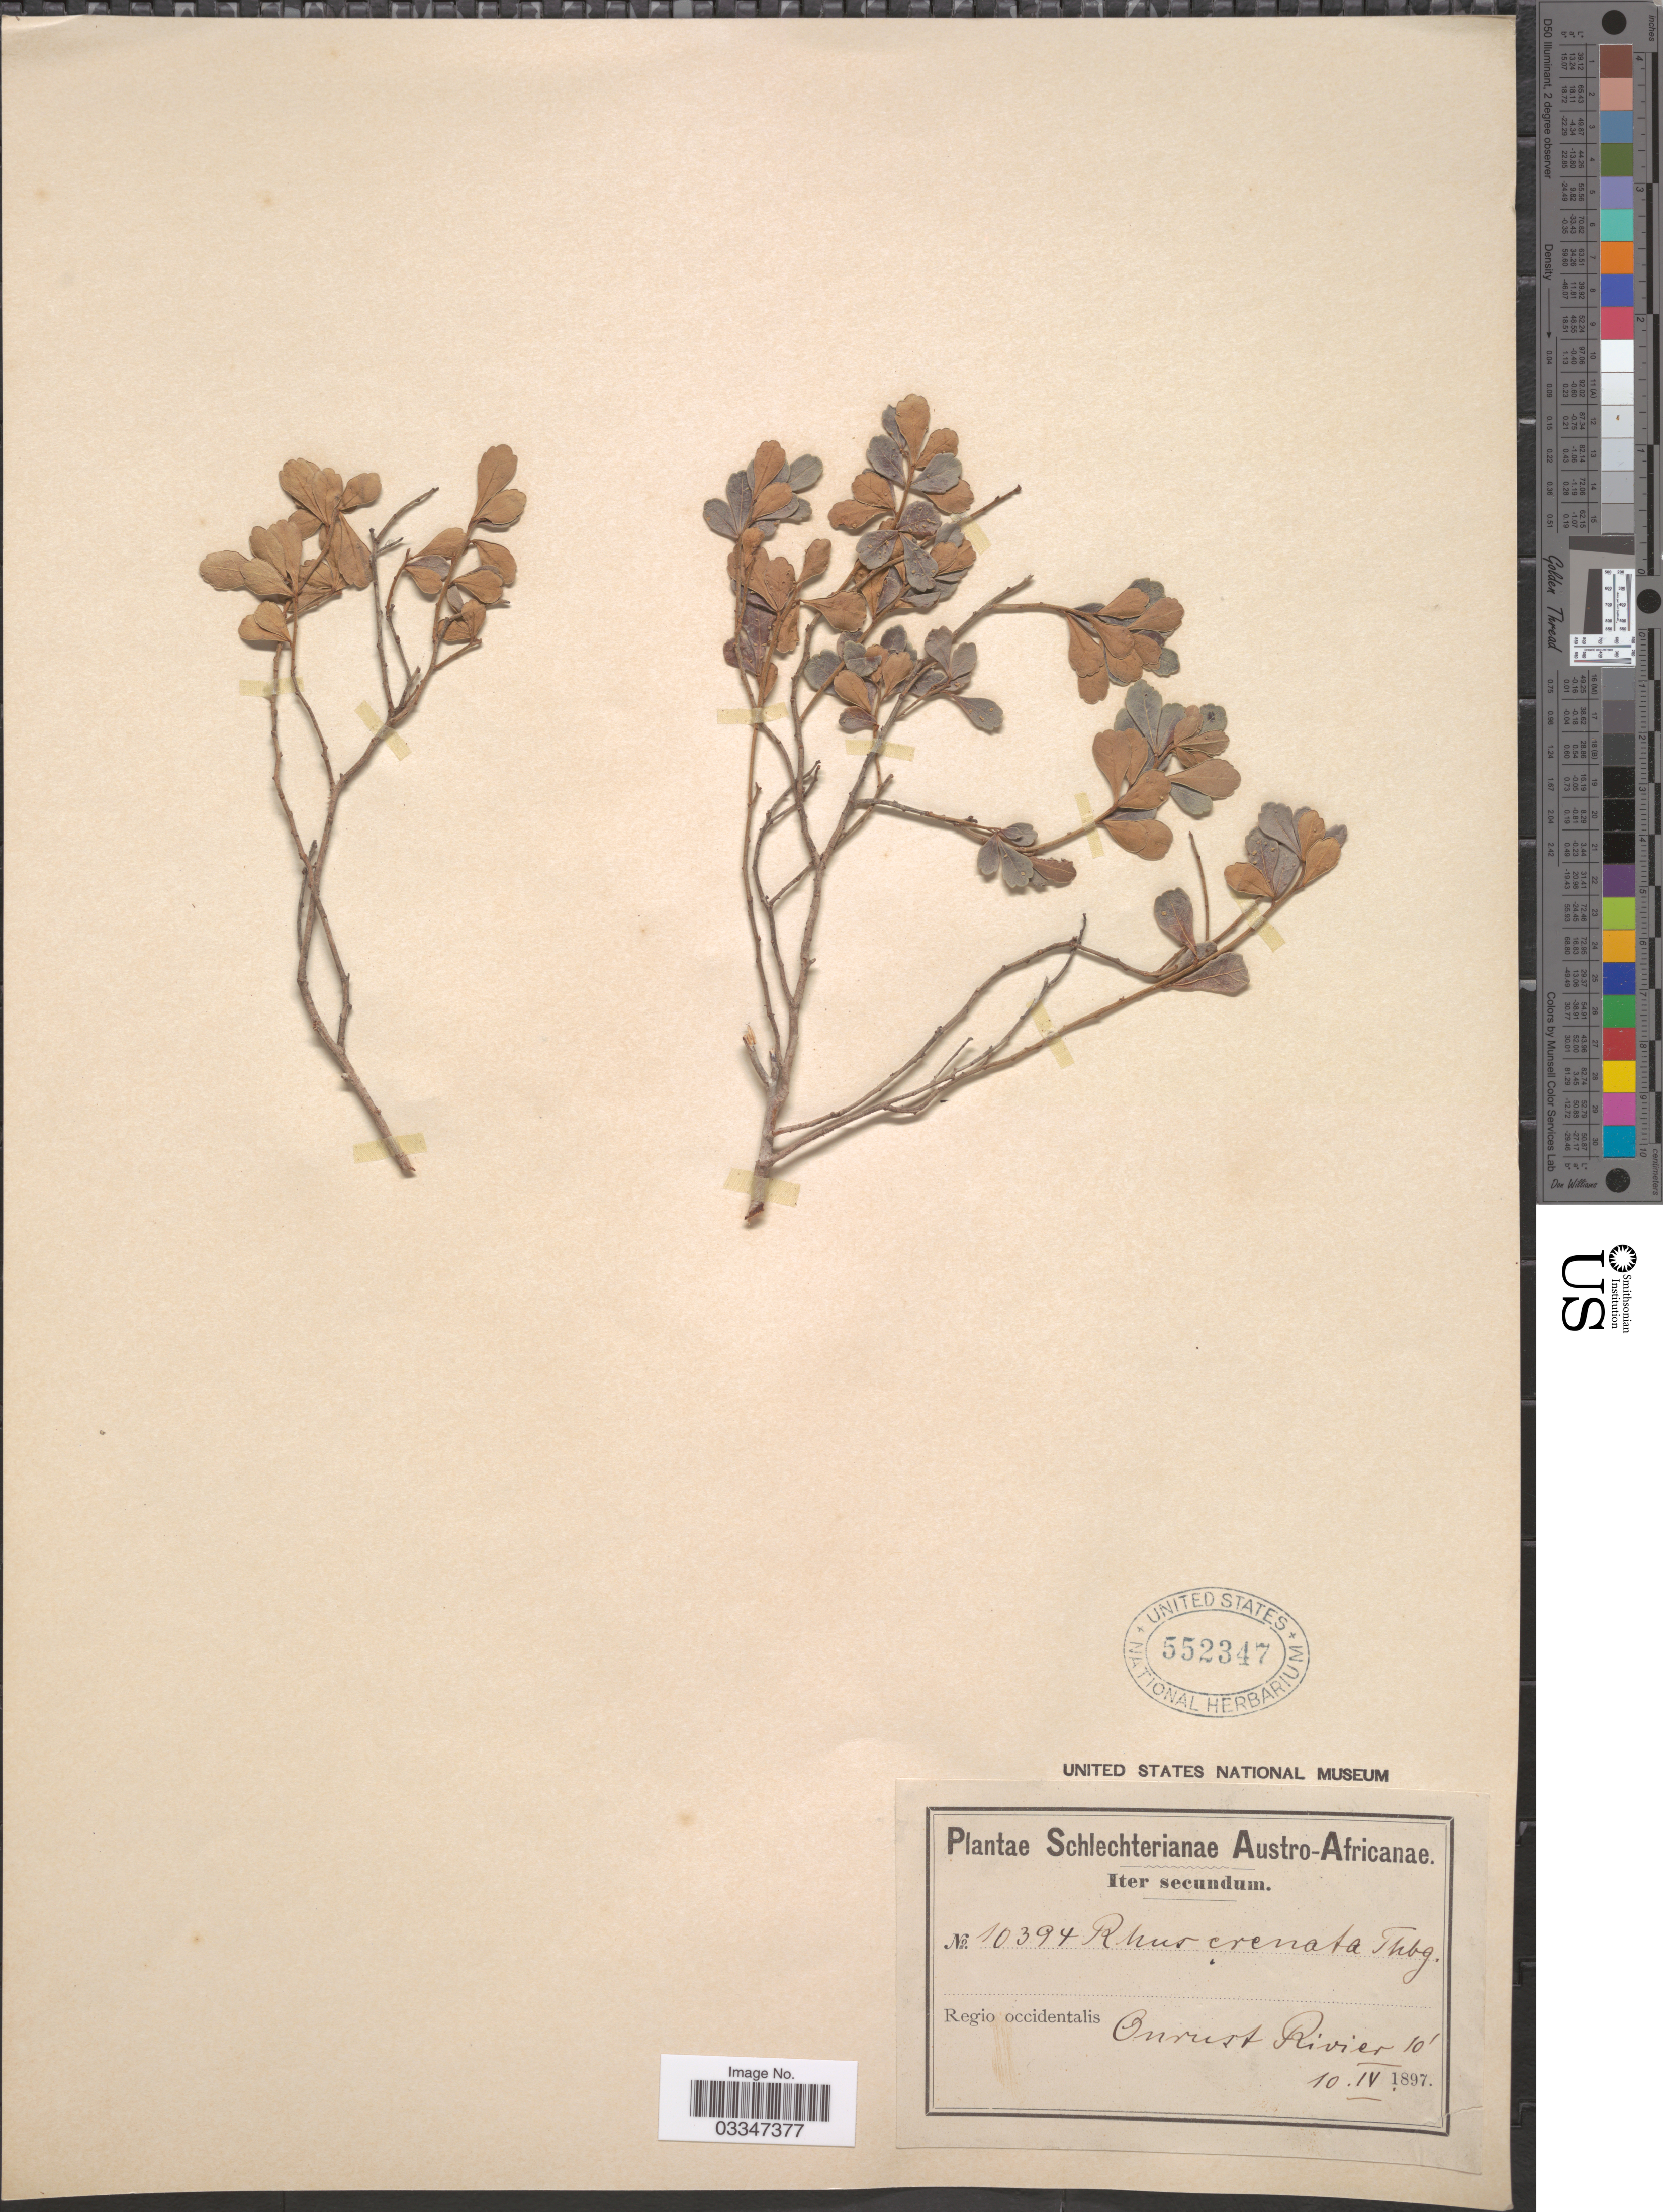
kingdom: Plantae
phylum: Tracheophyta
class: Magnoliopsida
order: Sapindales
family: Anacardiaceae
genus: Rhus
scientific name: Rhus crenata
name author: Thunb.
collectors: Schlechter, --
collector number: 10394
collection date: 1897-04-10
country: South Africa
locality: Austro-Africanae. Regio occidentalis. Onrust Rivier.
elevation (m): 3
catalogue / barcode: US 552347